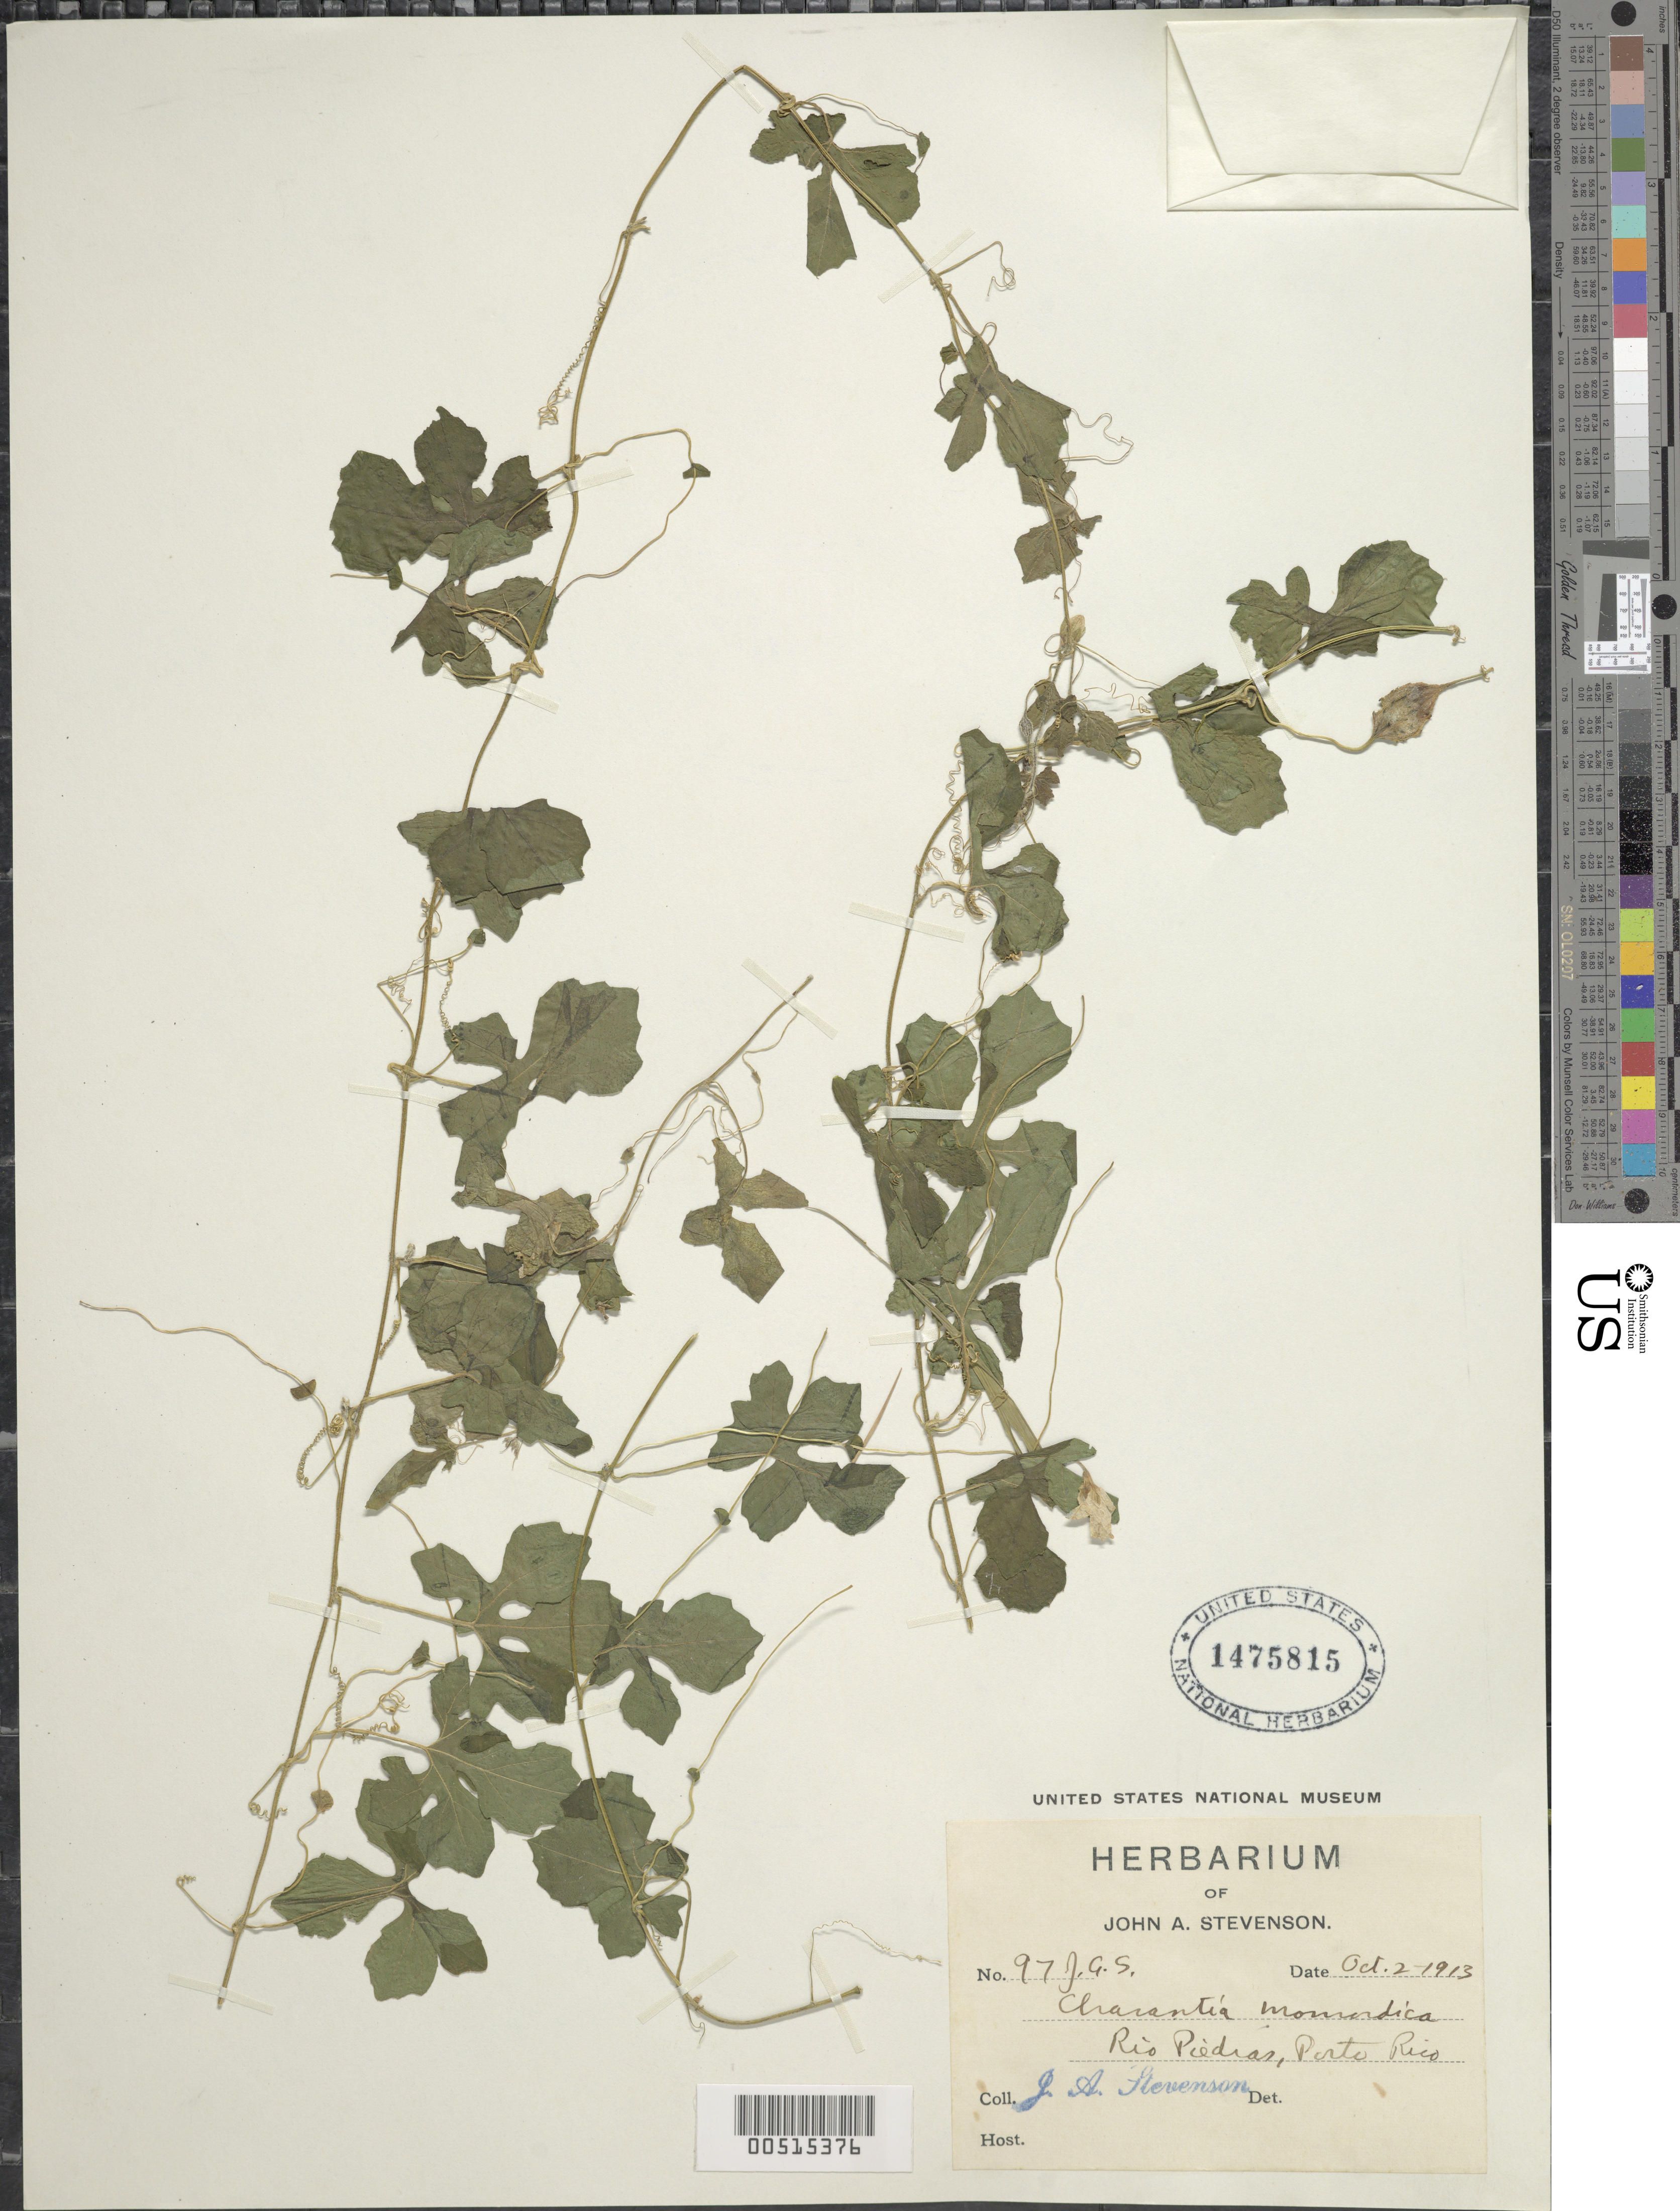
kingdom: Plantae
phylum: Tracheophyta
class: Magnoliopsida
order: Cucurbitales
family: Cucurbitaceae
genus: Momordica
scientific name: Momordica charantia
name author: L.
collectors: J. Stevenson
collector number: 97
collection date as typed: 02 Oct 1913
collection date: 1913-10-02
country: Puerto Rico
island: Greater Antilles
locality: Rio Piedras.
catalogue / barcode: US 1475815